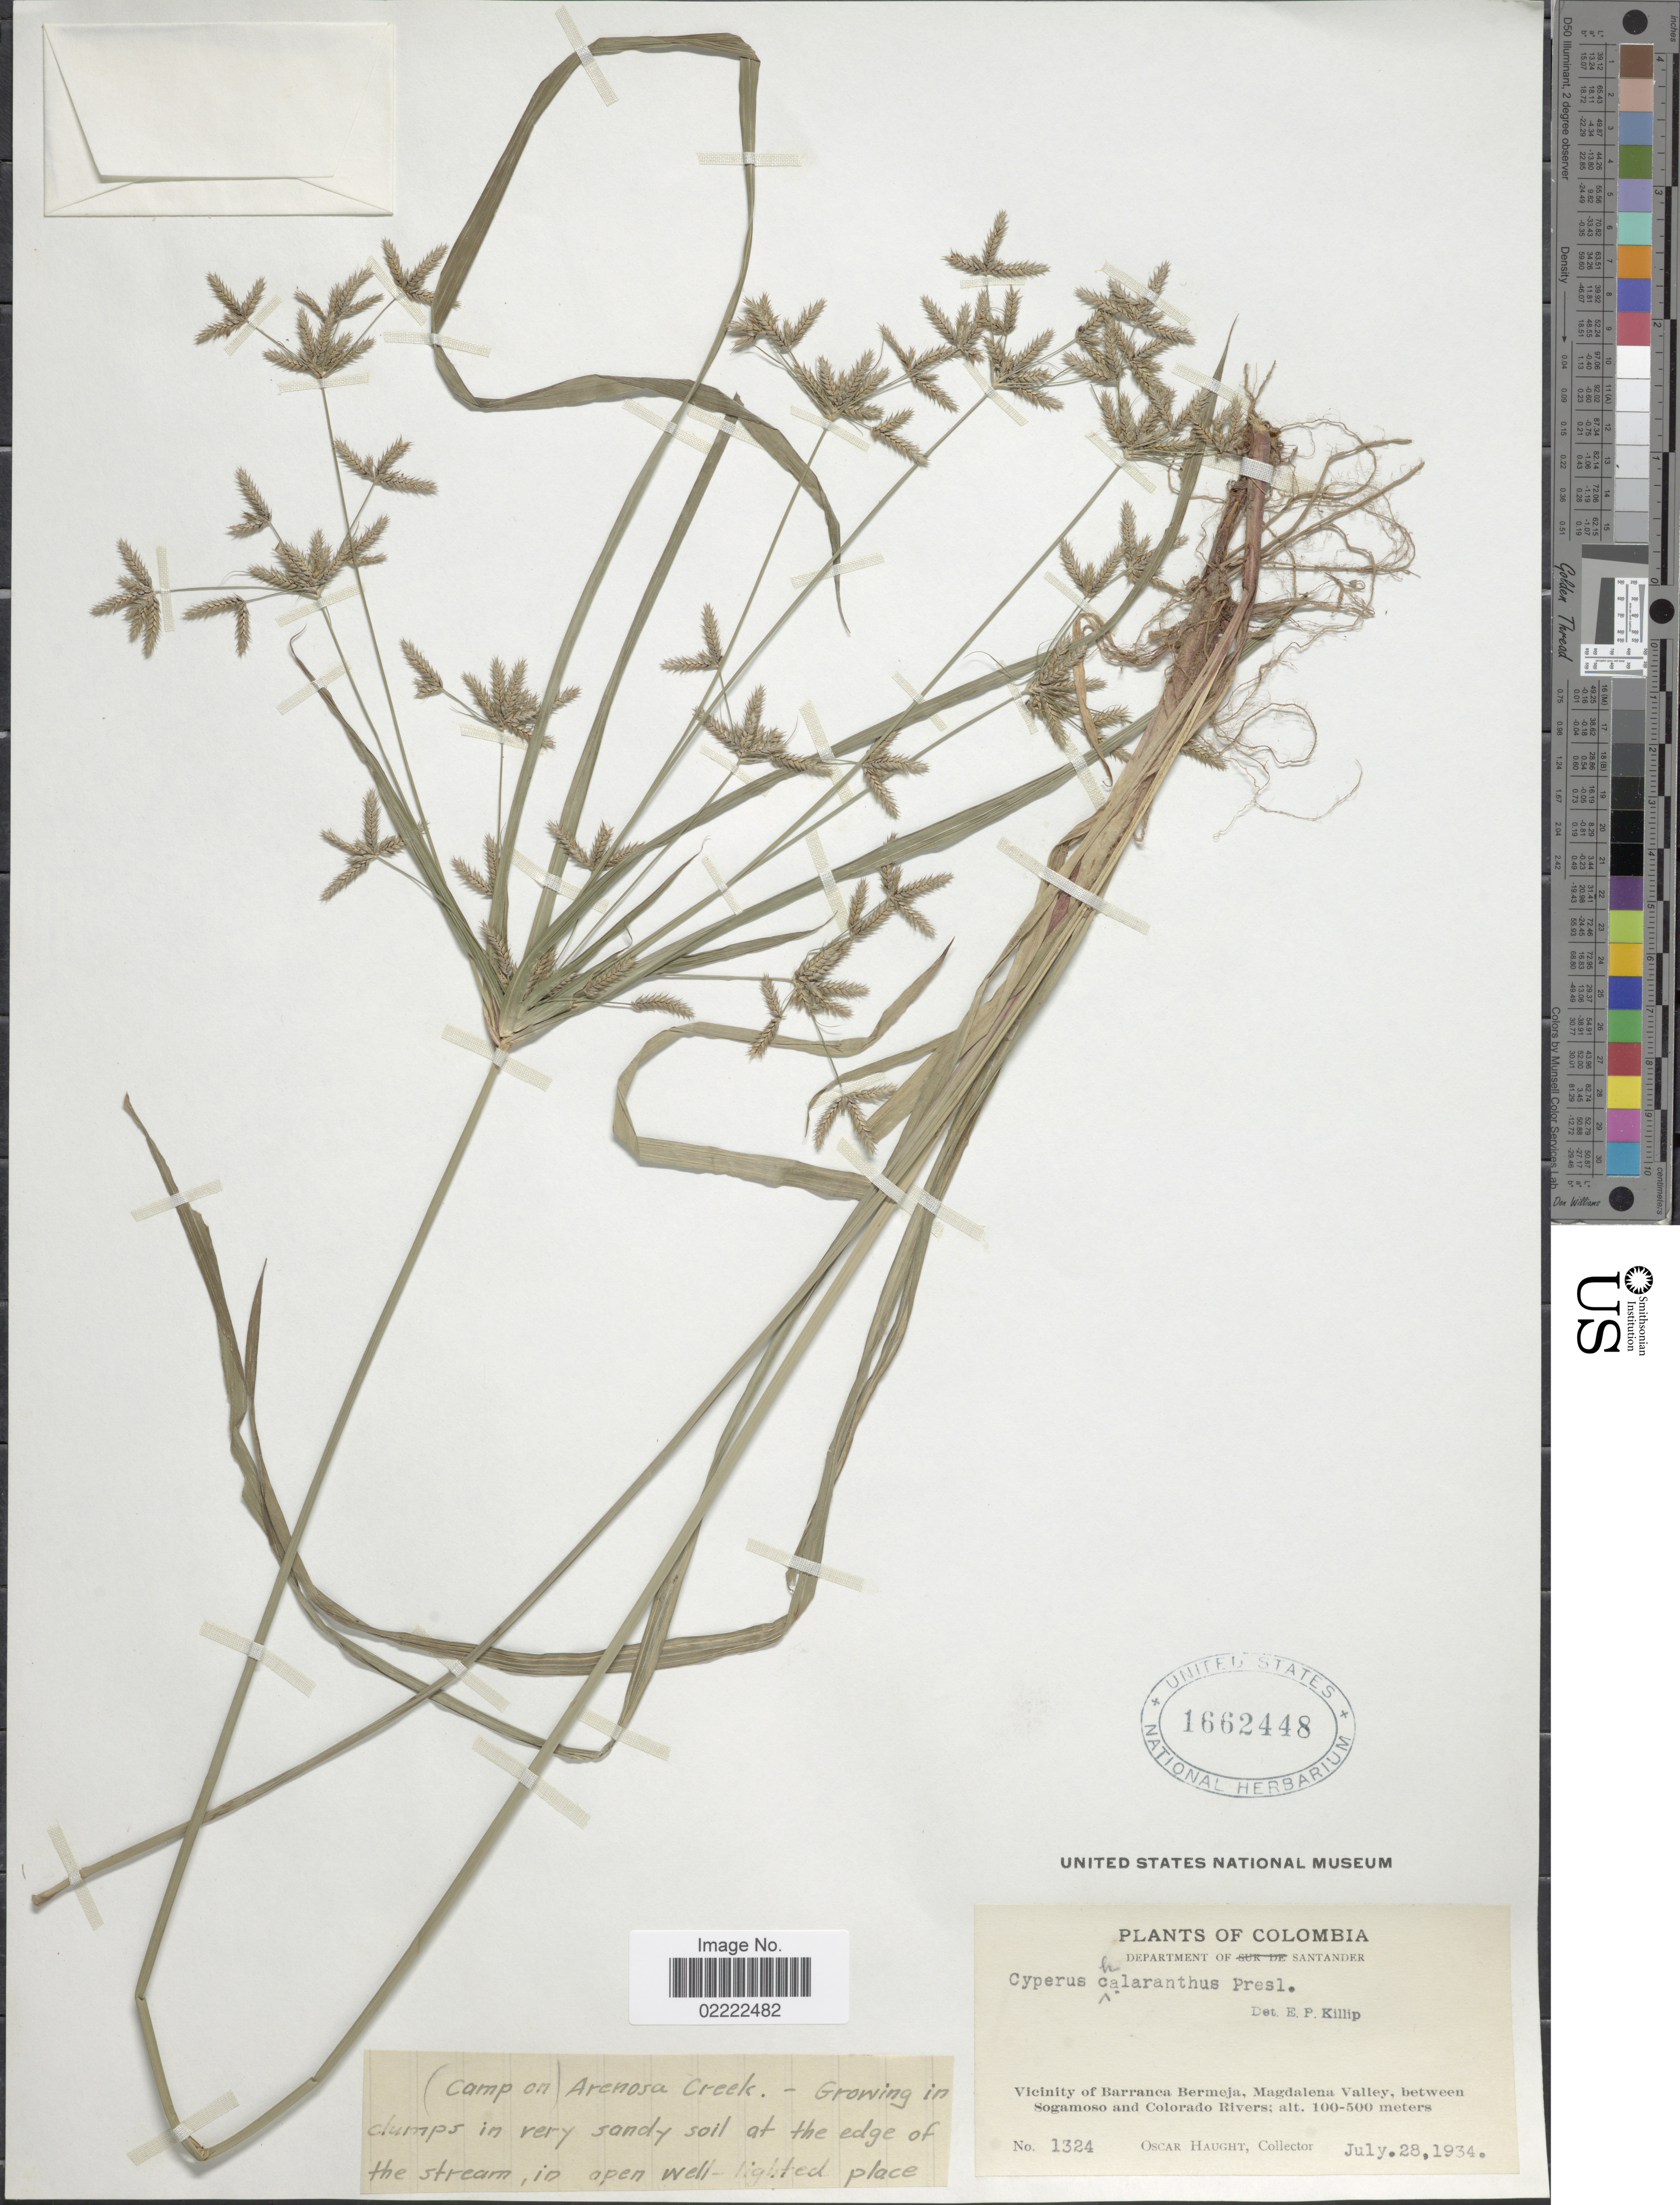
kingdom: Plantae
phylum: Tracheophyta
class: Liliopsida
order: Poales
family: Cyperaceae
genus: Cyperus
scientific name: Cyperus laxus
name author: Lam.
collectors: O. Haught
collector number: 1324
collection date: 1934-07-28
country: Colombia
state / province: Santander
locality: Vicinity of Barranca Bermeja, Magdalena Valley, between Sofamoso and Colorado Rivers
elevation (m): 100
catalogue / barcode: US 1662448